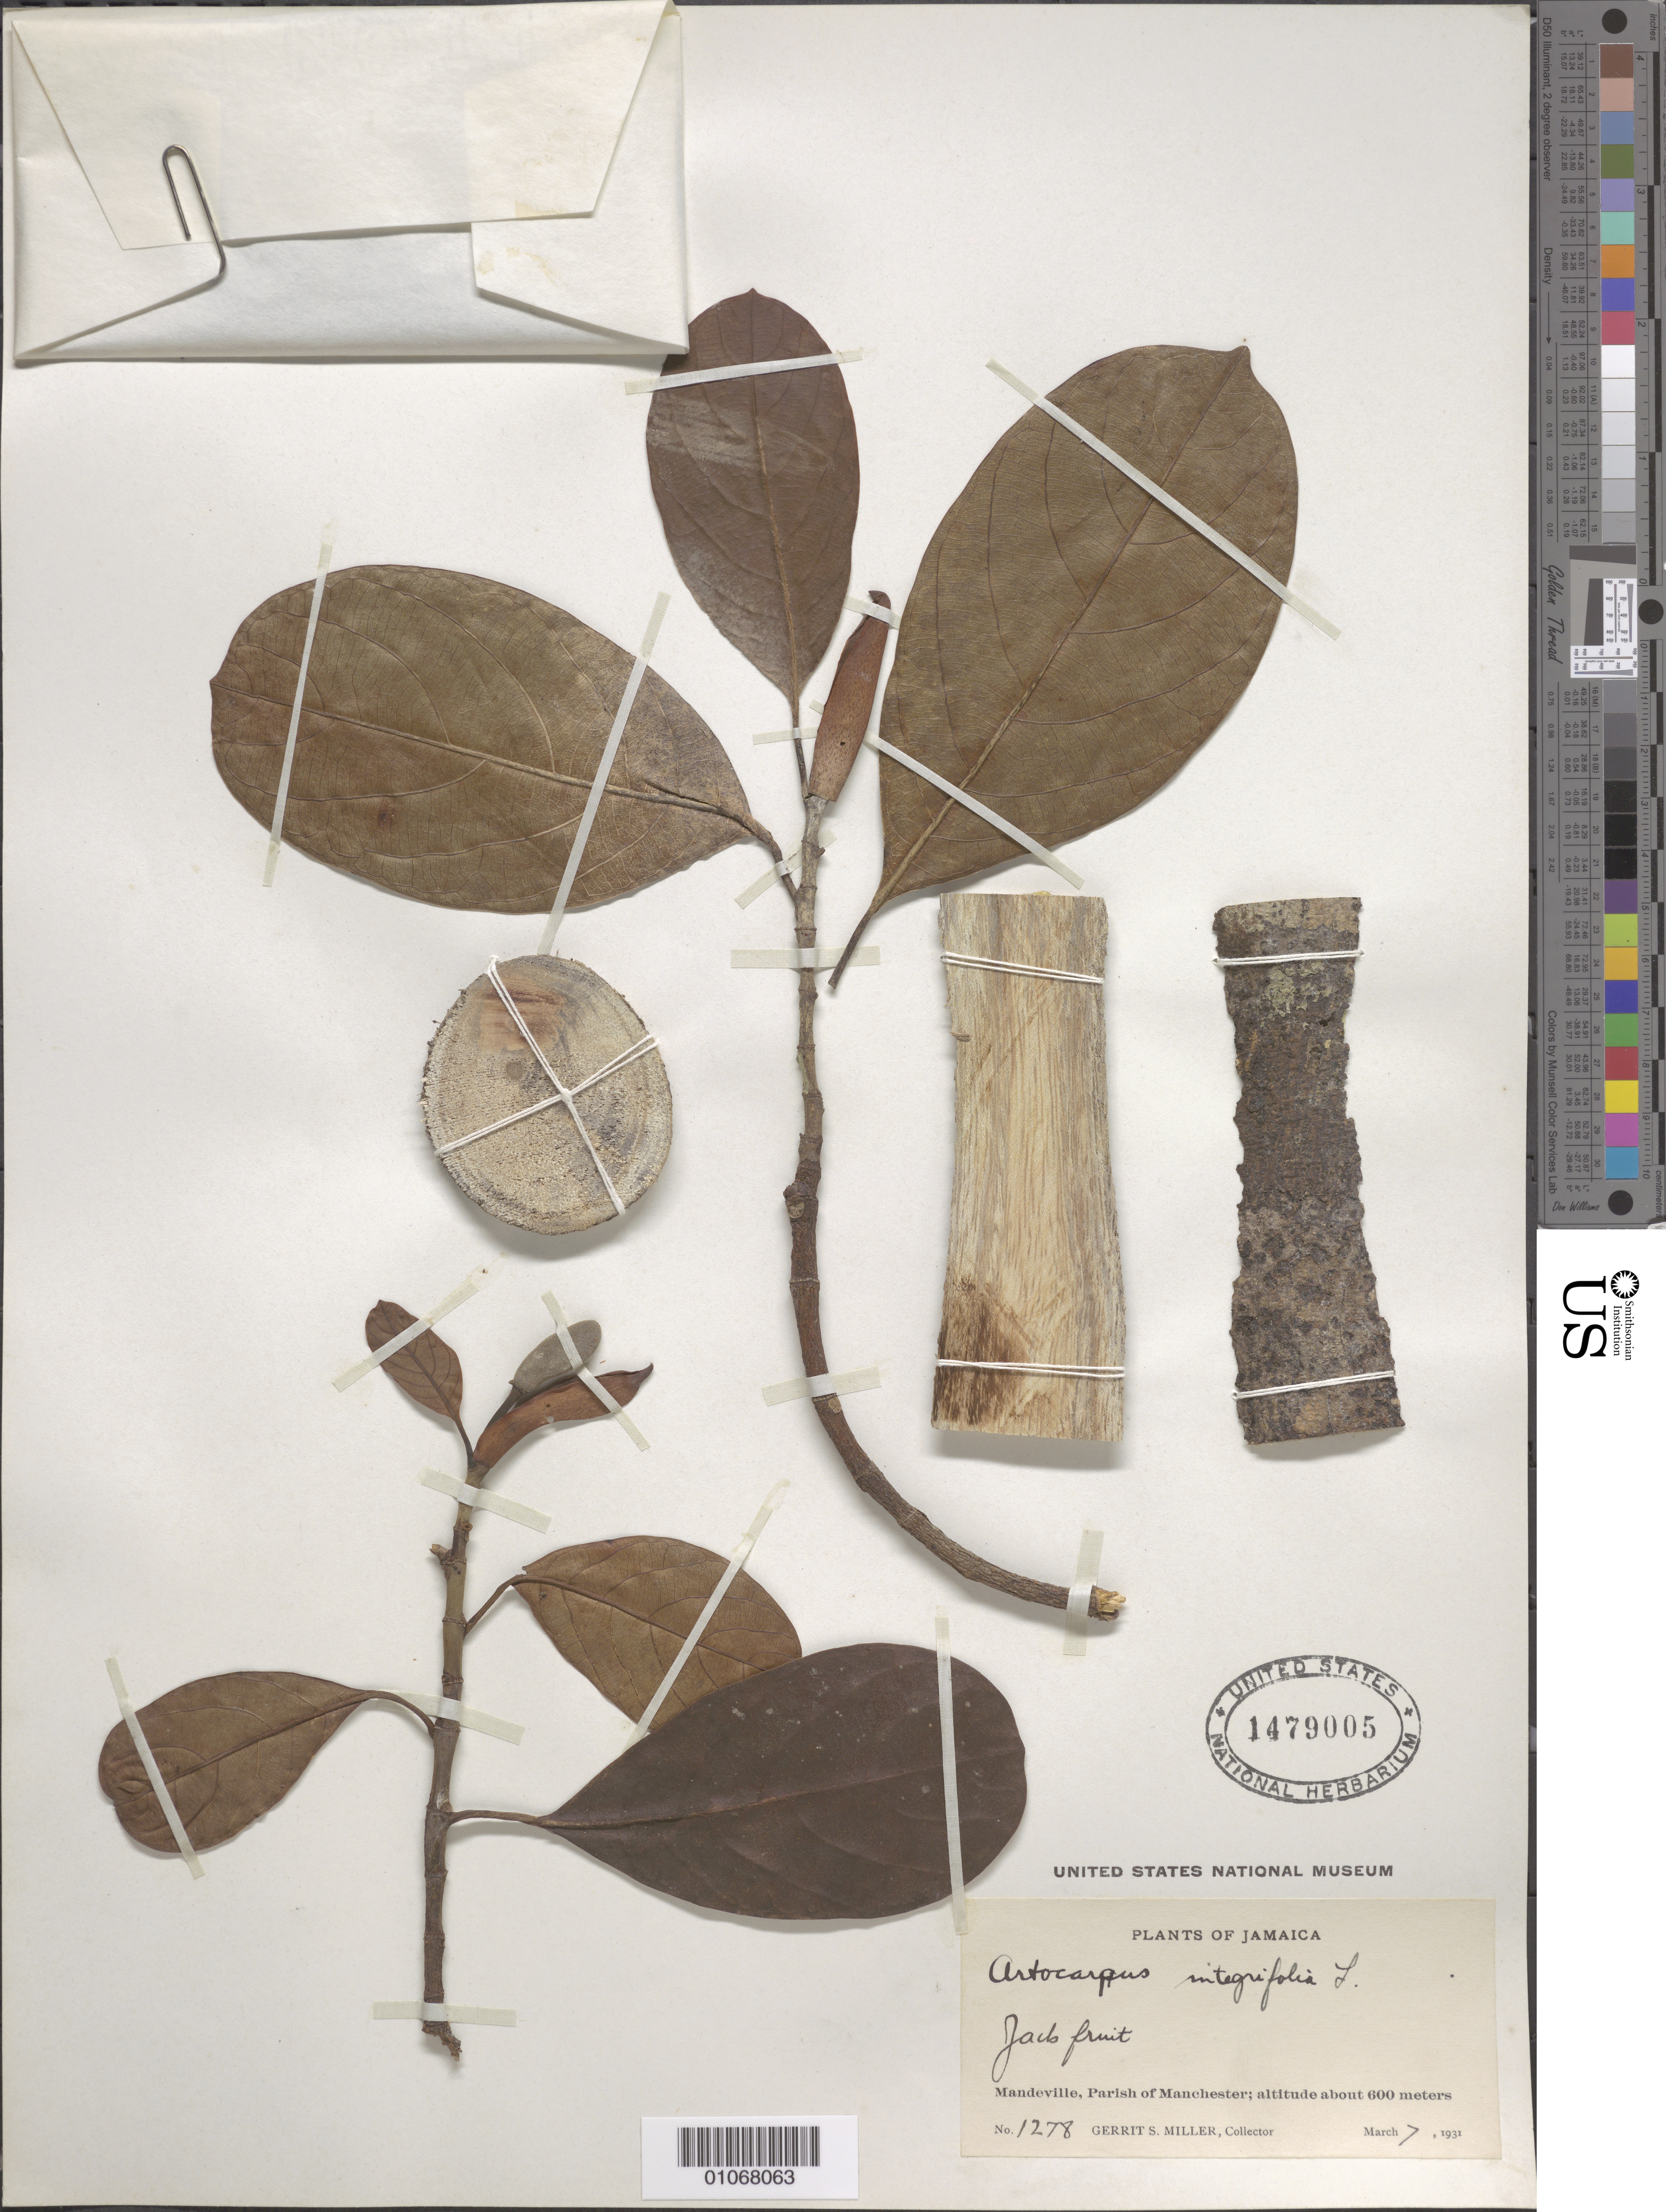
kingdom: Plantae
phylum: Tracheophyta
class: Magnoliopsida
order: Rosales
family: Moraceae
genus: Artocarpus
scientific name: Artocarpus heterophyllus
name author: Lam.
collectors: G. S. Miller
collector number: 1278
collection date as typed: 07 Mar 1931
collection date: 1931-03-07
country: Jamaica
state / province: Manchester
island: Jamaica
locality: Mandeville.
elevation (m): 600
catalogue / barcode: US 1479005